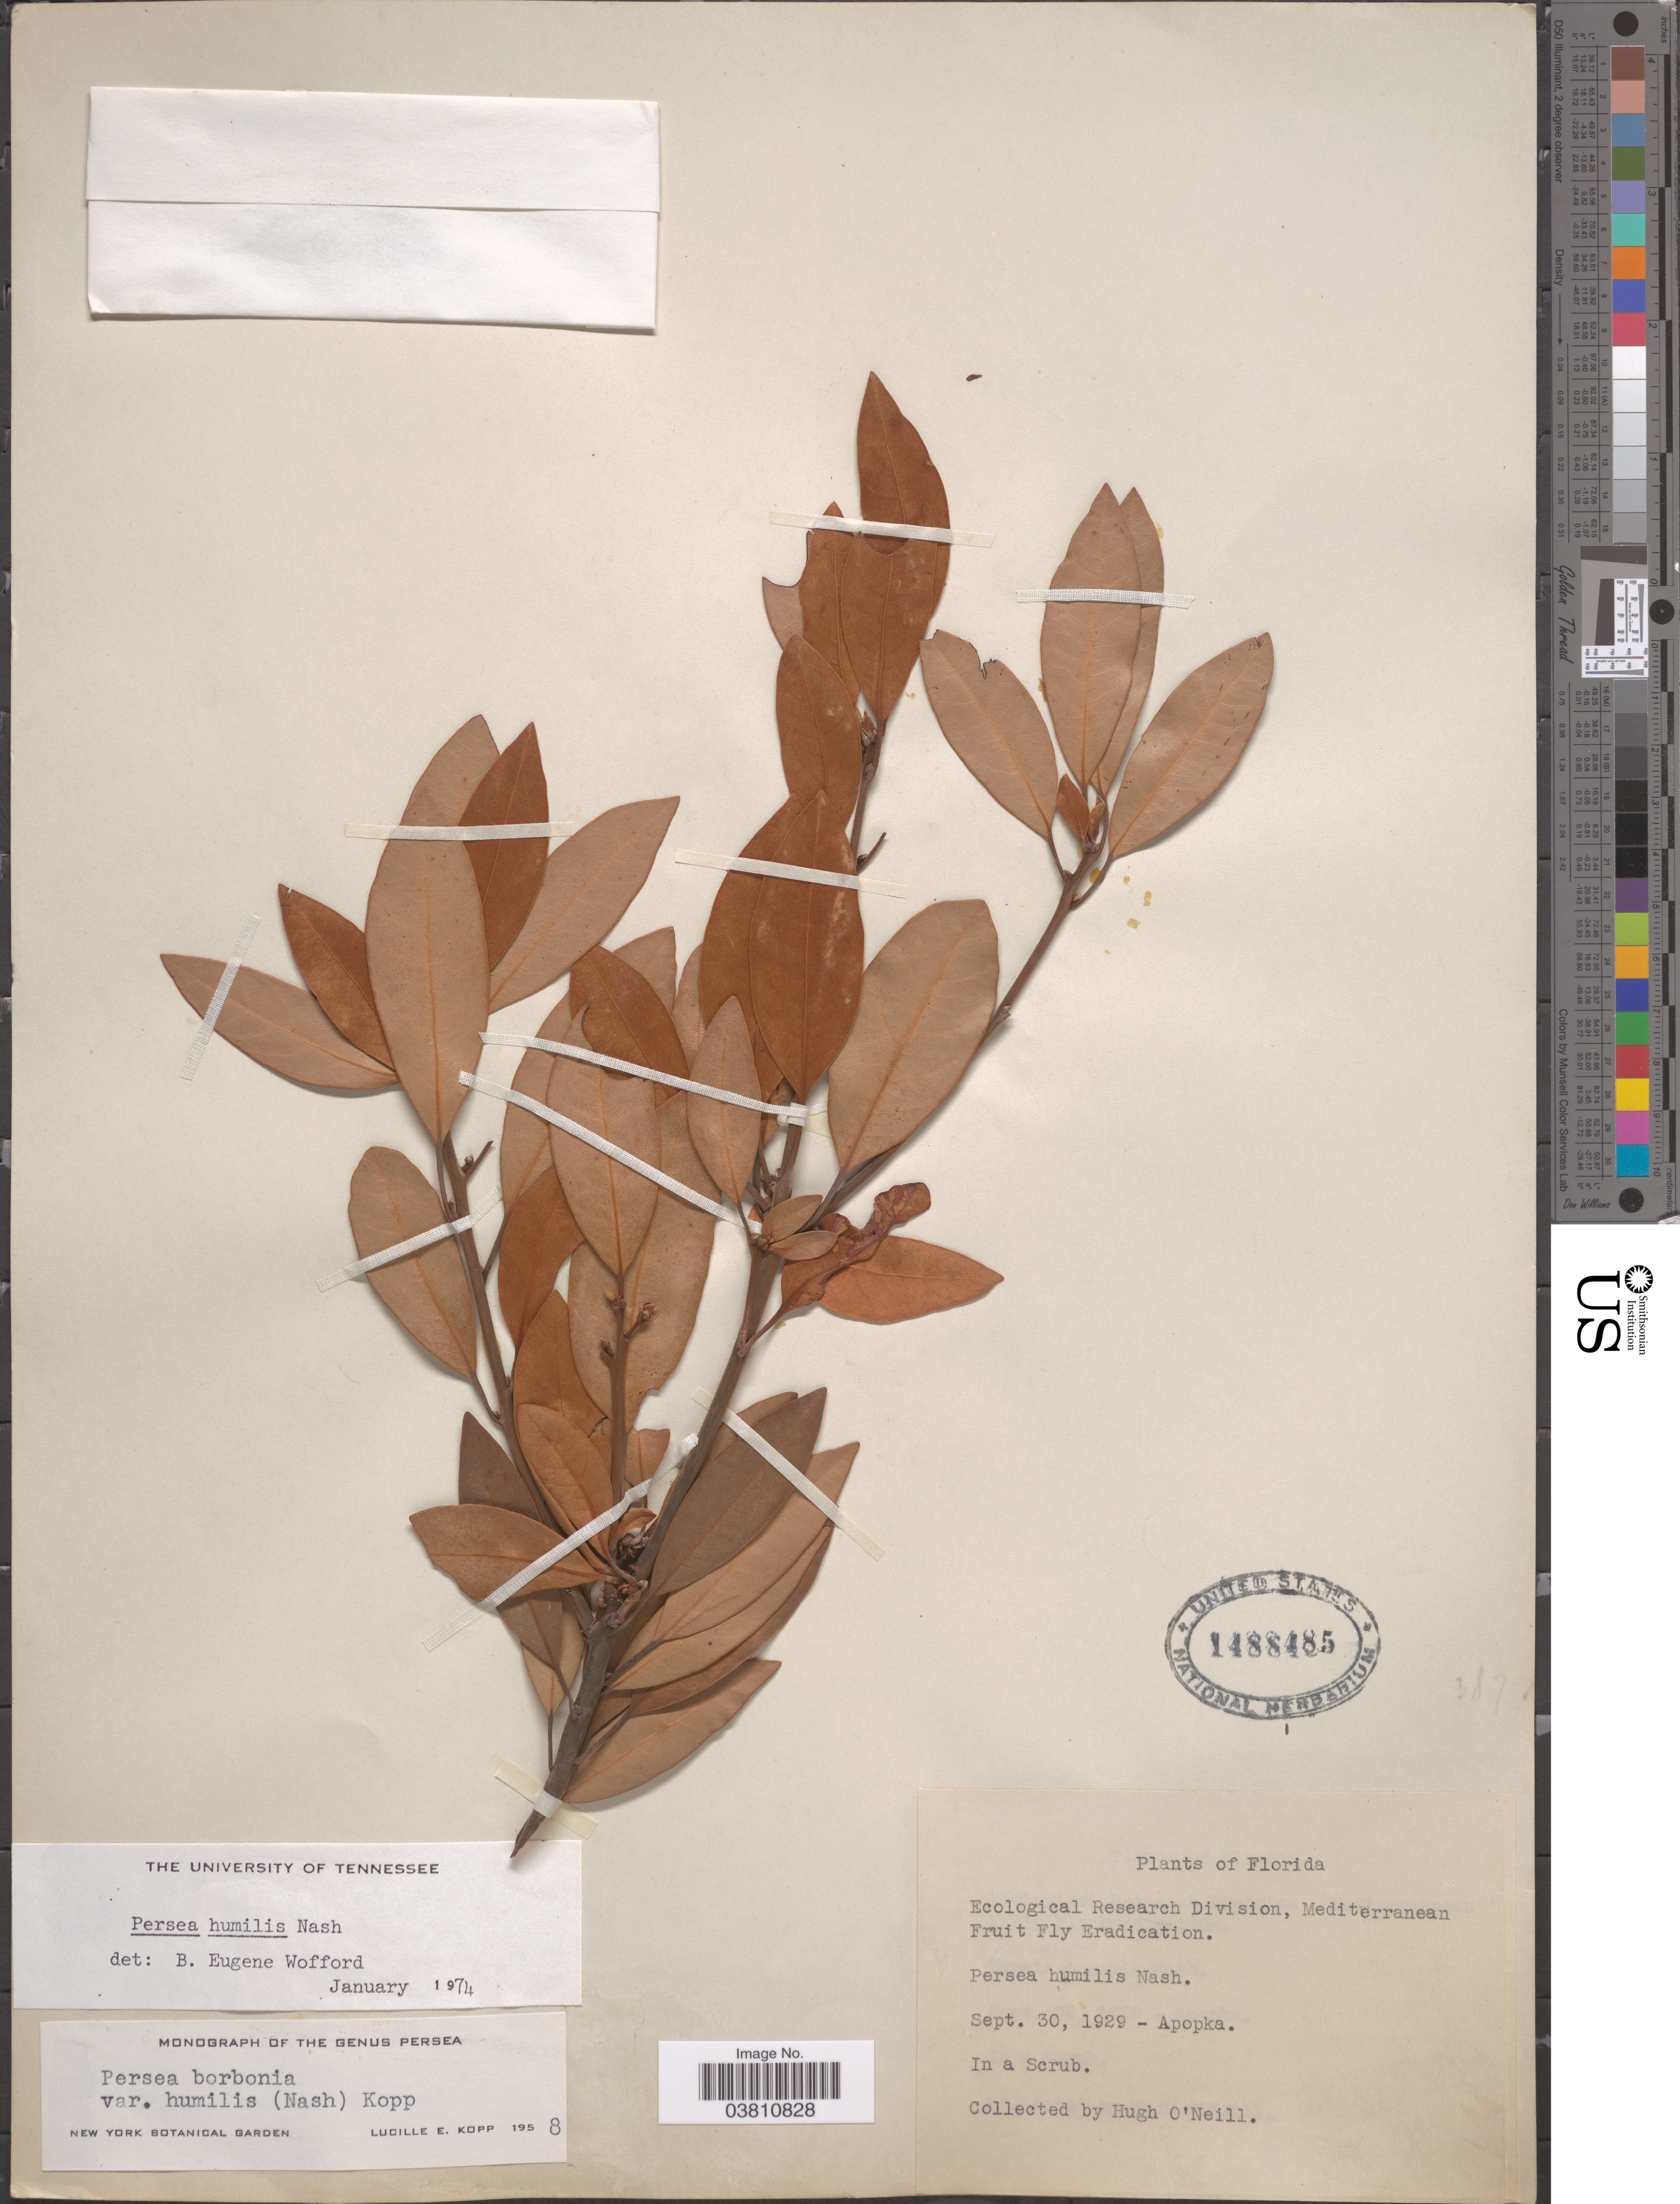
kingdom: Plantae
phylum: Tracheophyta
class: Magnoliopsida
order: Laurales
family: Lauraceae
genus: Persea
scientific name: Persea humilis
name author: Nash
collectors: H. O'Neill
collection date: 1929-09-30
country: United States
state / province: Florida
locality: Apopka.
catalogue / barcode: US 1488485